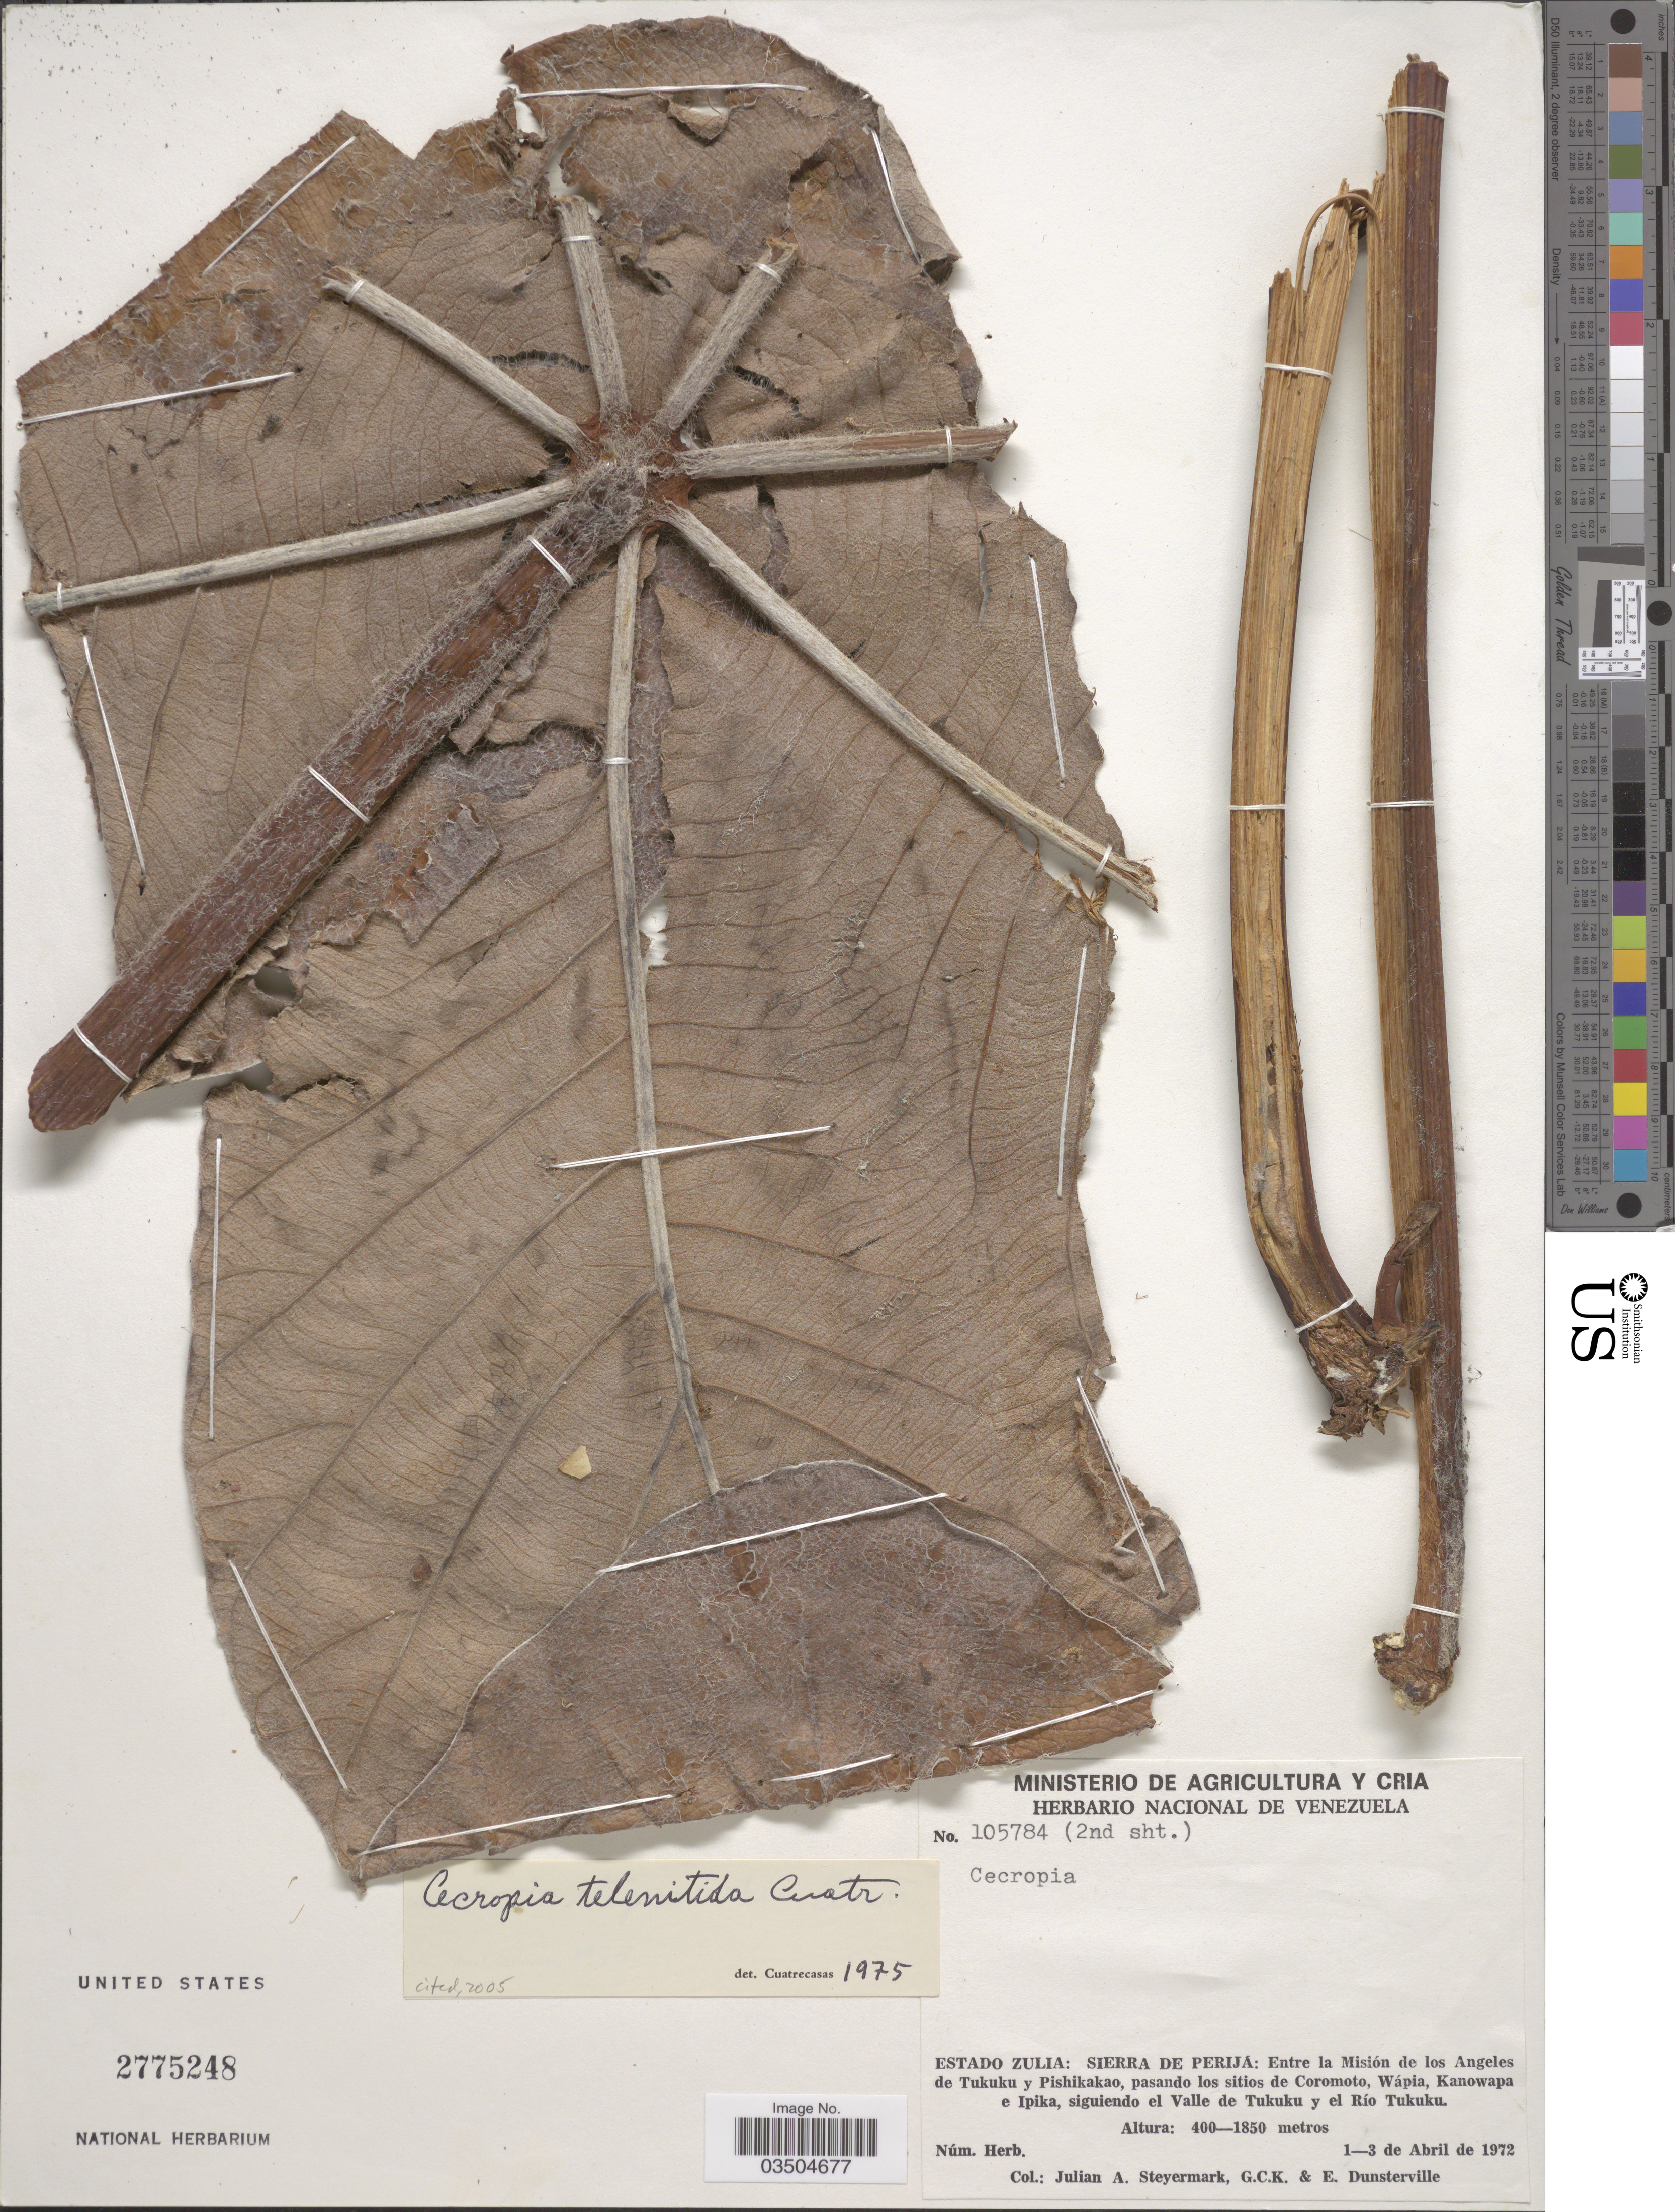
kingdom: Plantae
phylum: Tracheophyta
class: Magnoliopsida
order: Rosales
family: Urticaceae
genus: Cecropia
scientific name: Cecropia telenitida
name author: Cuatrec.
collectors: J. Steyermark, G. C. K. Dunsterville & E. Dunsterville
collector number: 105784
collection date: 1972-04-01/1972-04-03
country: Venezuela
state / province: Zulia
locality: Sierra de Perija: Entre la Misión de los Angeles de Tukuku y Pishikakao, pasando los sitios de Coromoto, Wápia, Kanowapa e Ipika, siguiendo el Valle de Tukuku y el Río Tukuku.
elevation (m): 400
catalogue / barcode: US 2775248